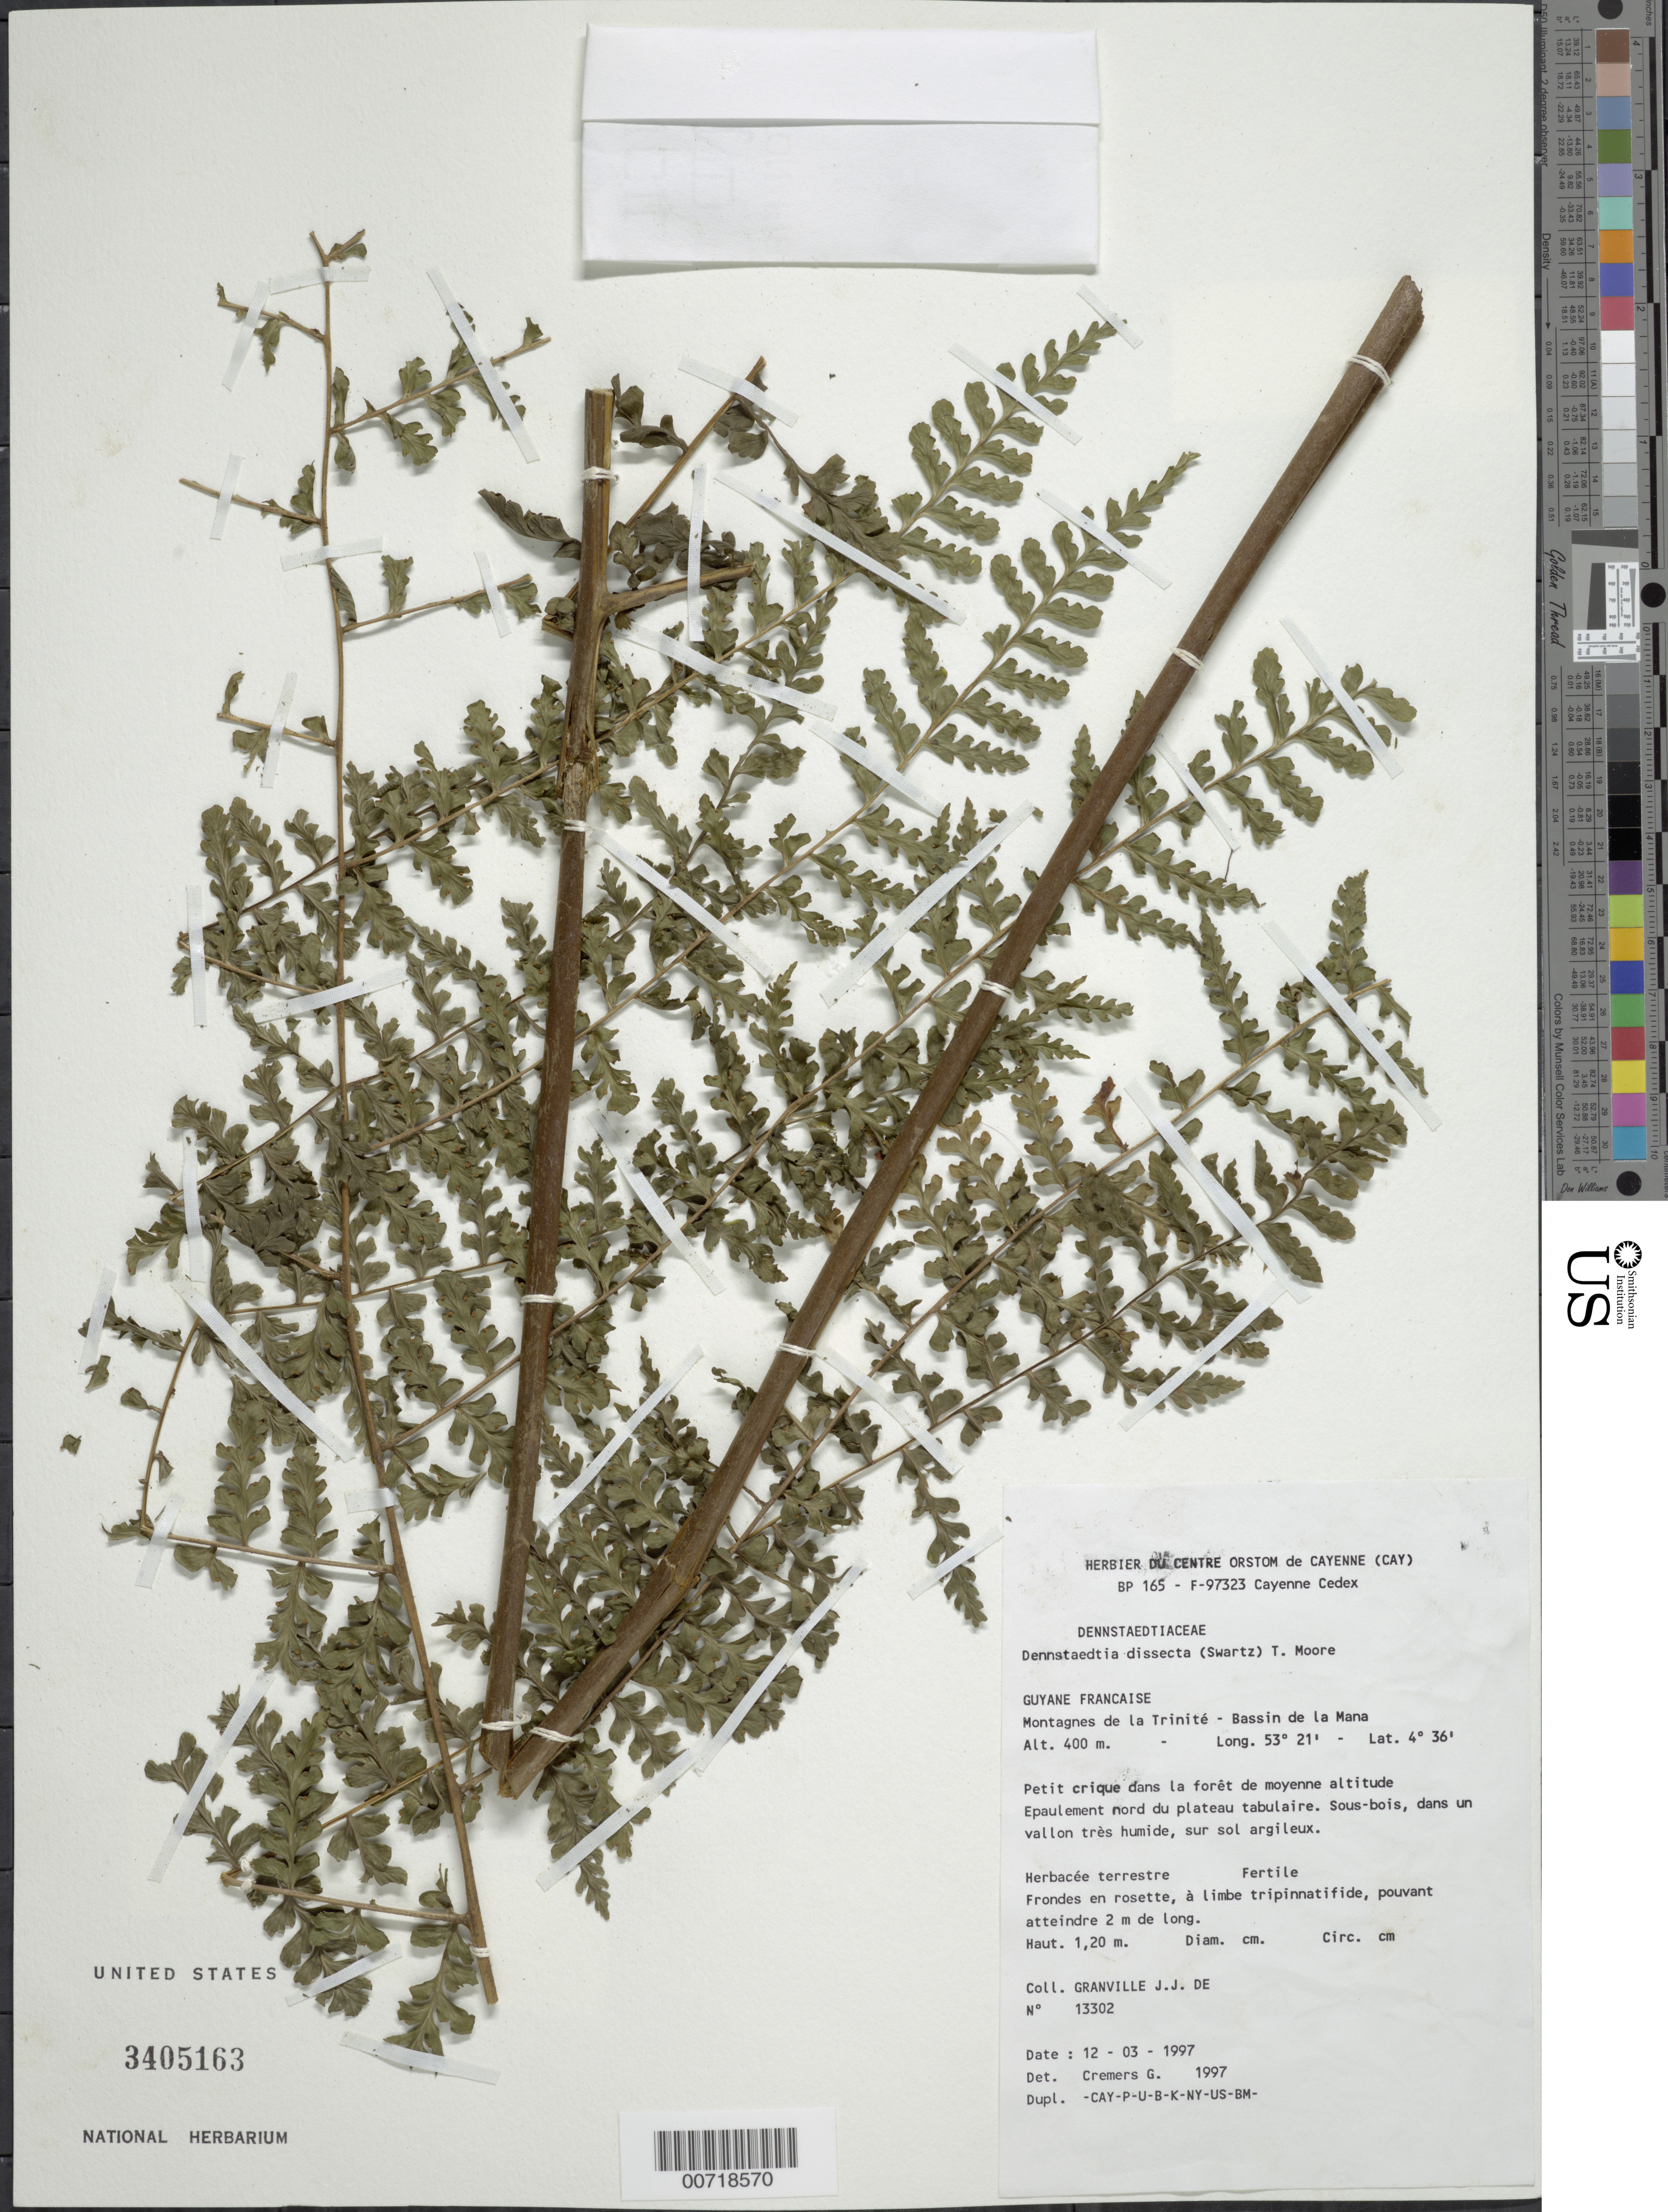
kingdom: Plantae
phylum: Tracheophyta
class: Polypodiopsida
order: Polypodiales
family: Dennstaedtiaceae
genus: Dennstaedtia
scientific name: Dennstaedtia dissecta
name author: (Sw.) T. Moore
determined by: Cremers, Georges A.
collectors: J.-J. de Granville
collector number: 13302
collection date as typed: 12-Mar-97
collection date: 1997-03-12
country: French Guiana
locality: Montagnes de la Trinité, Bassin de la Mana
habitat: Small creek in forest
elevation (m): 400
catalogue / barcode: US 3405163